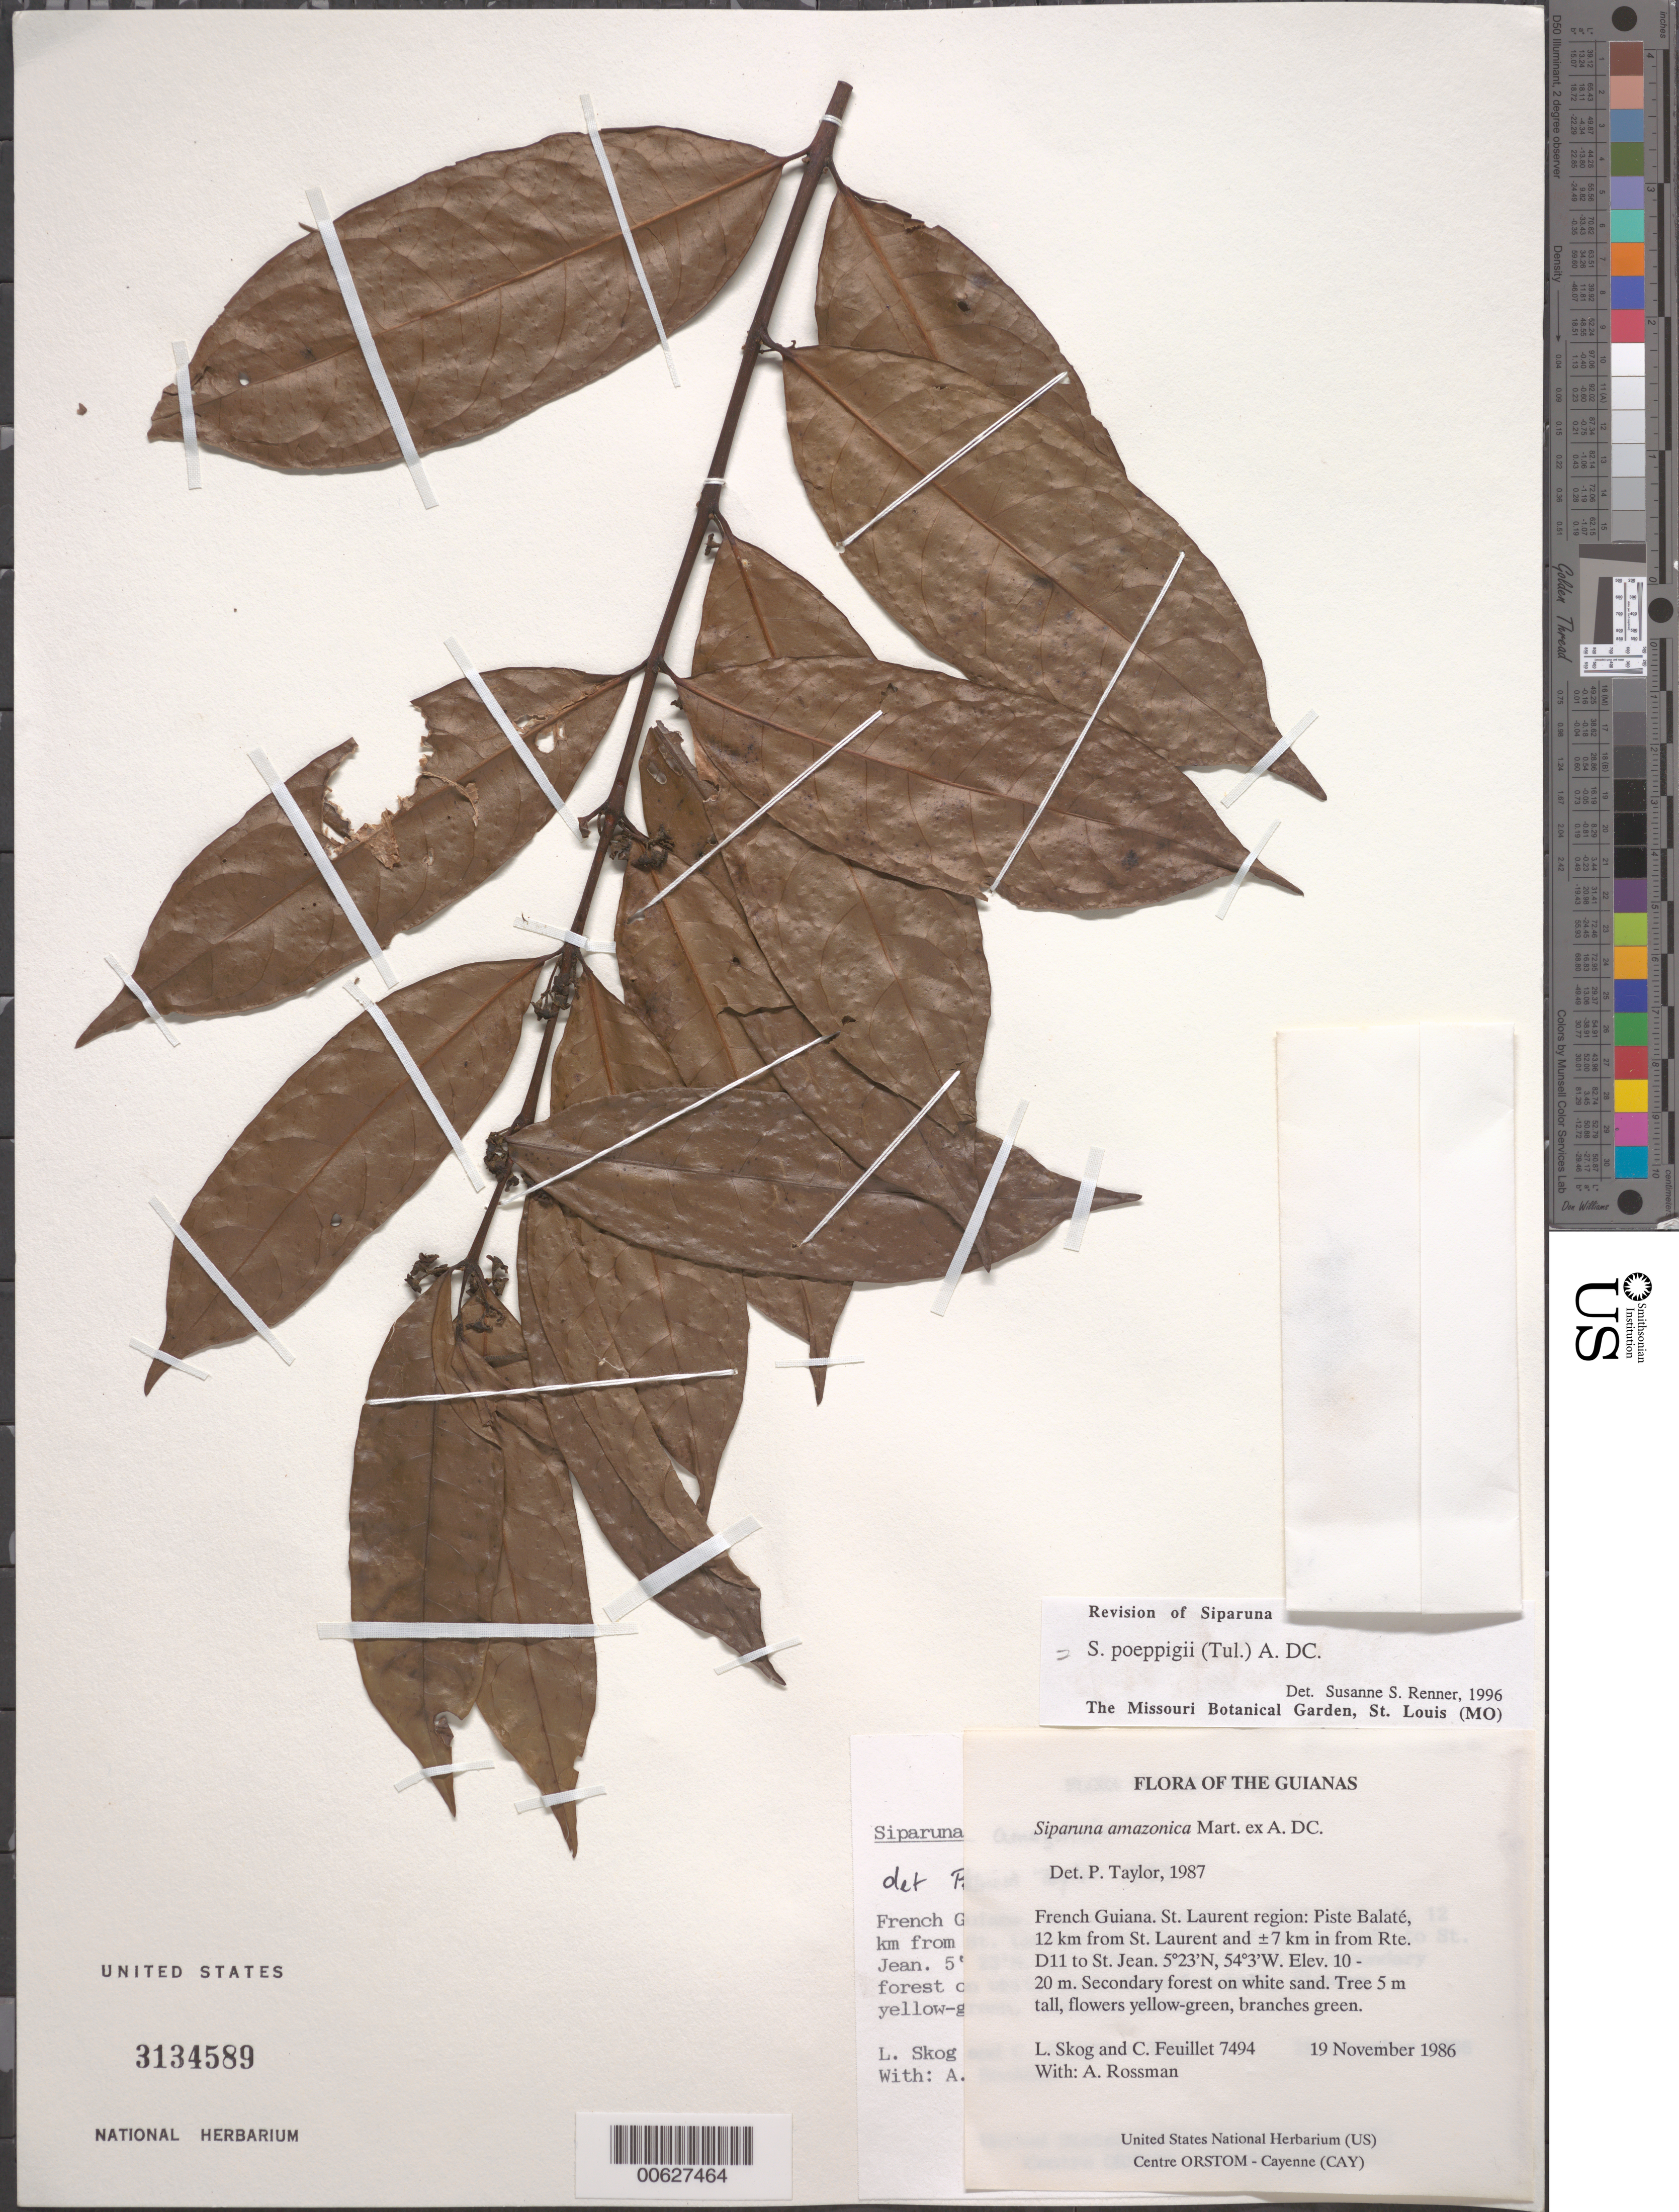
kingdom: Plantae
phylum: Tracheophyta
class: Magnoliopsida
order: Laurales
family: Siparunaceae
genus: Siparuna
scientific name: Siparuna poeppigii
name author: (Tul.) A. DC.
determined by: Renner, S. S.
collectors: L. E. Skog, C. Feuillet & A. Rossman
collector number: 7494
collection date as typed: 19 November 1986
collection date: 1986-11-19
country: French Guiana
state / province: Saint-Laurent-du-Maroni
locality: Piste Balaté, 12 km from St. Laurent and ±7 km in from Rte. D11 to St. Jean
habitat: Secondary forest on white sand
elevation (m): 10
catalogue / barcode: US 3134589